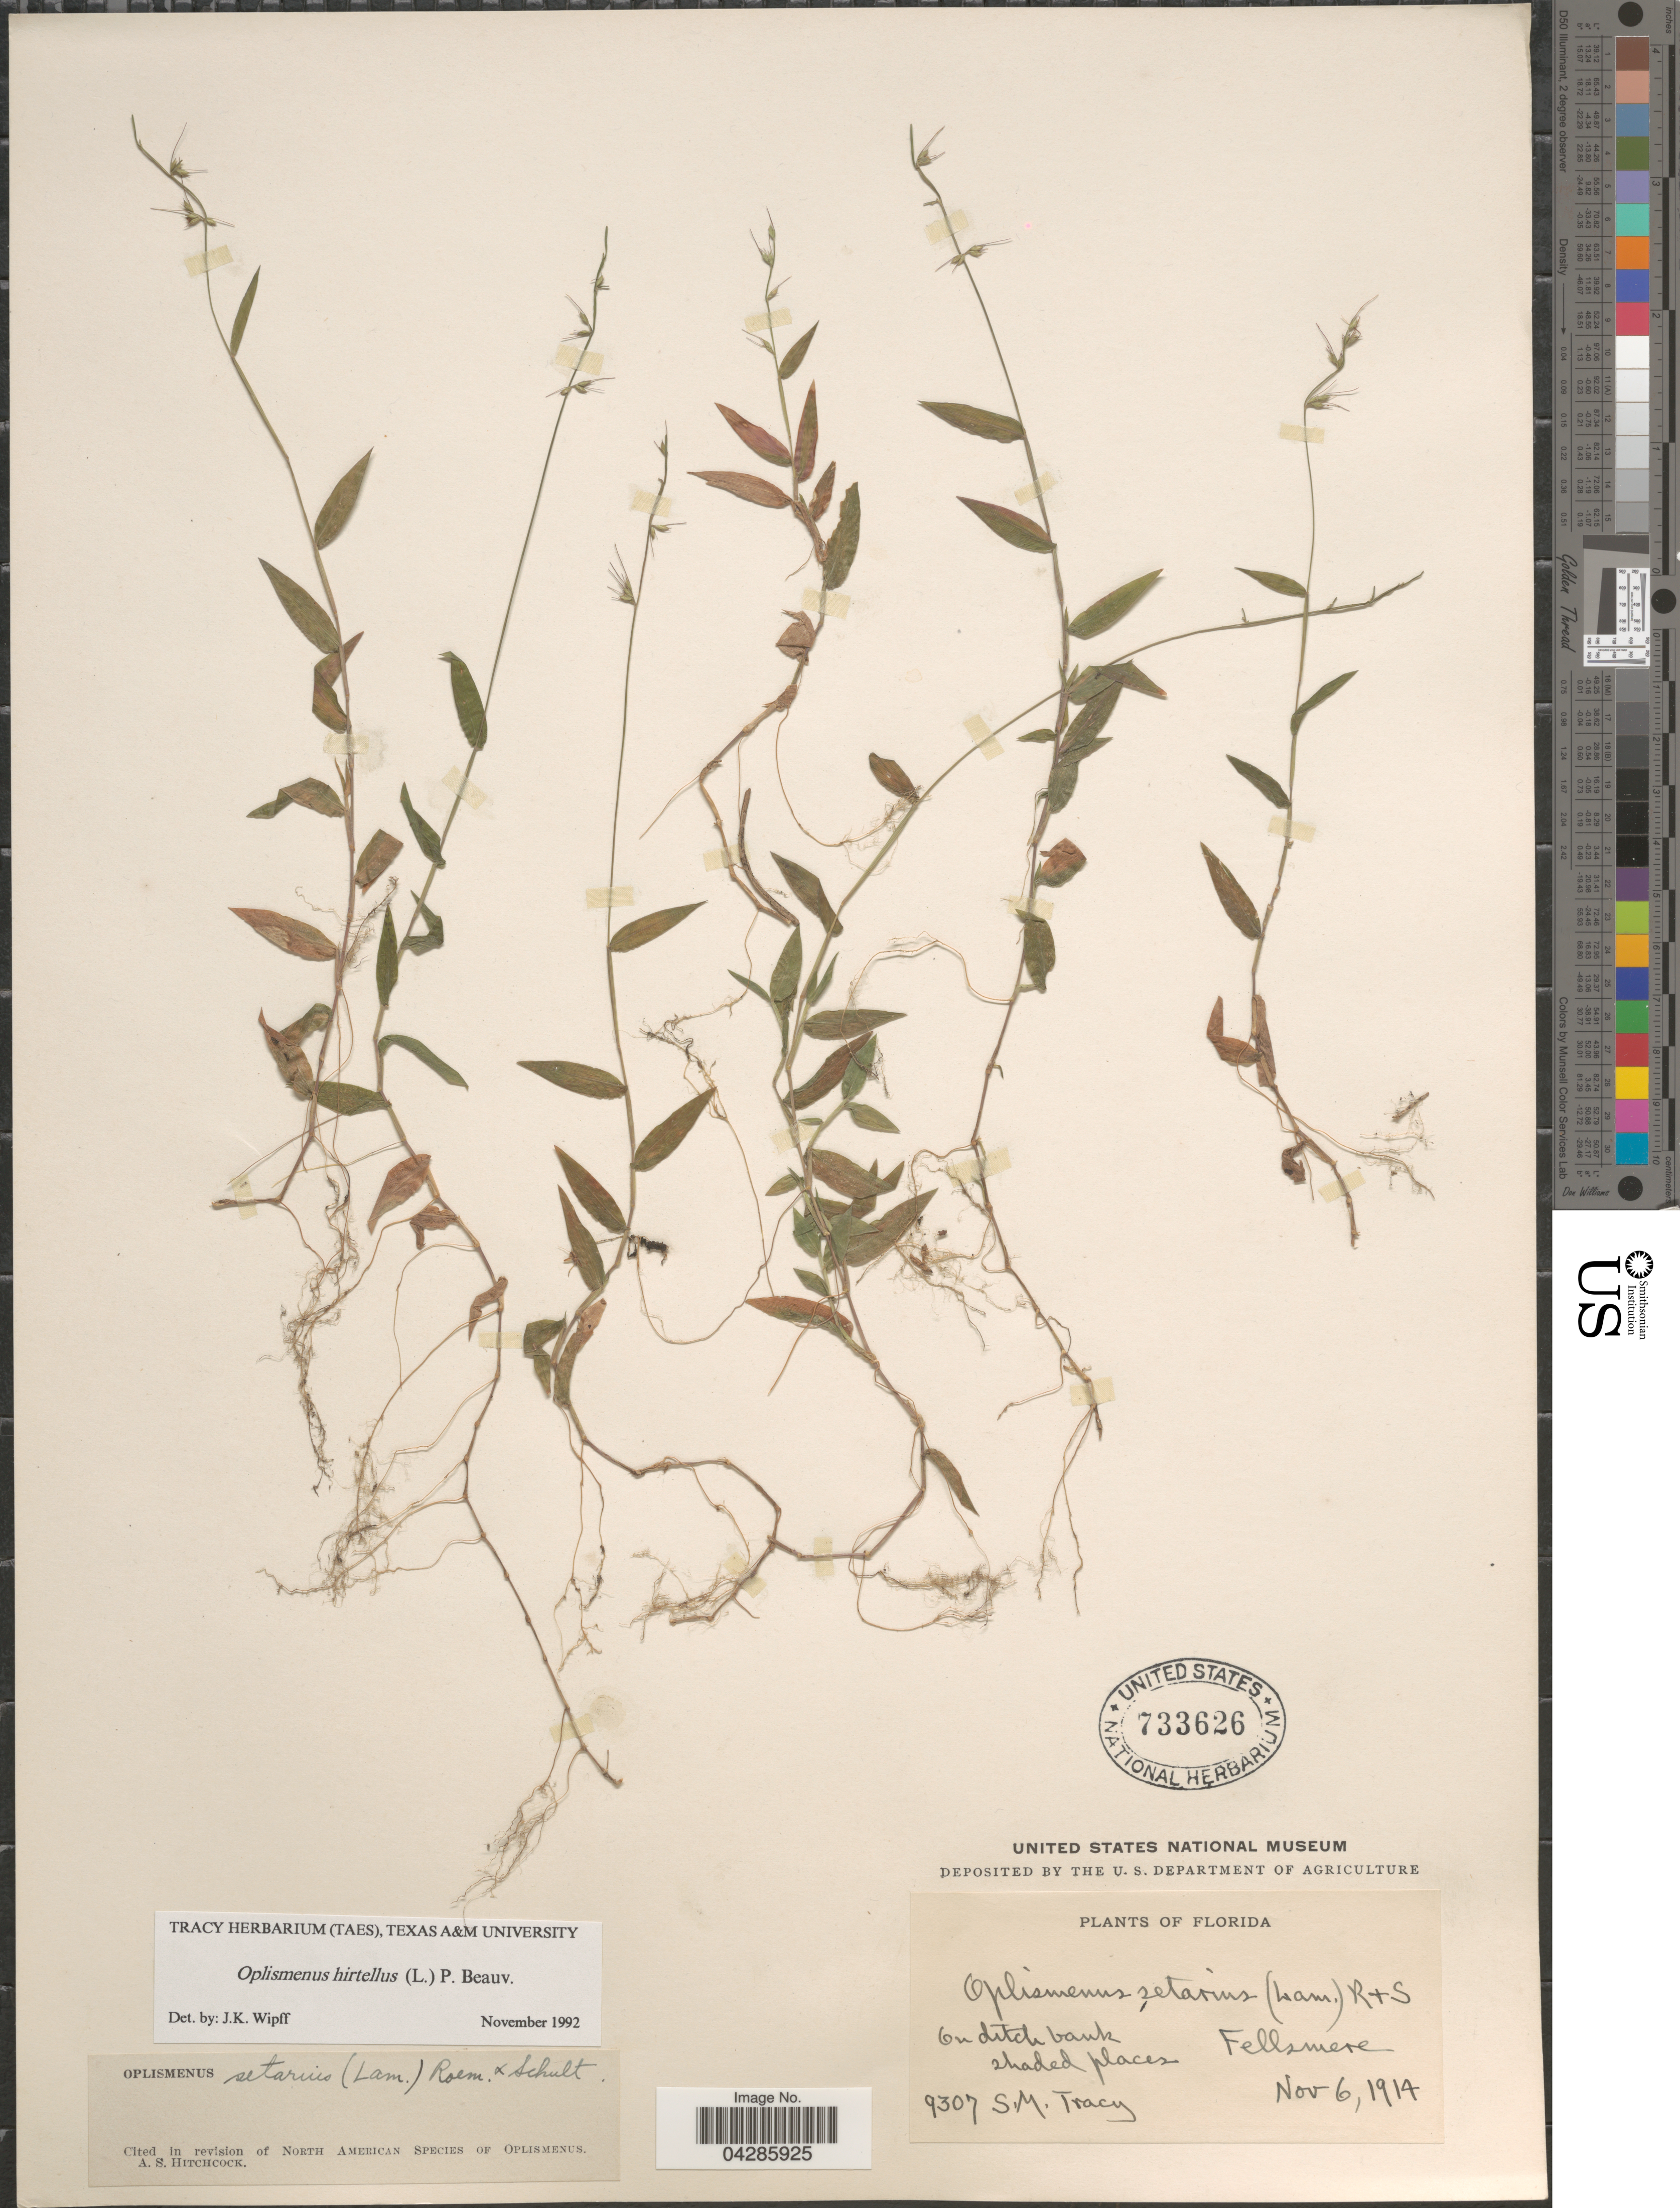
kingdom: Plantae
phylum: Tracheophyta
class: Liliopsida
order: Poales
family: Poaceae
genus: Oplismenus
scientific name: Oplismenus hirtellus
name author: (L.) P. Beauv.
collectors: S. M. Tracy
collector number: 9307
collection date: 1914-11-06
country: United States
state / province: Florida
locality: On ditch bank. Shaded places. Fellsmere.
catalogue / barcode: US 733626